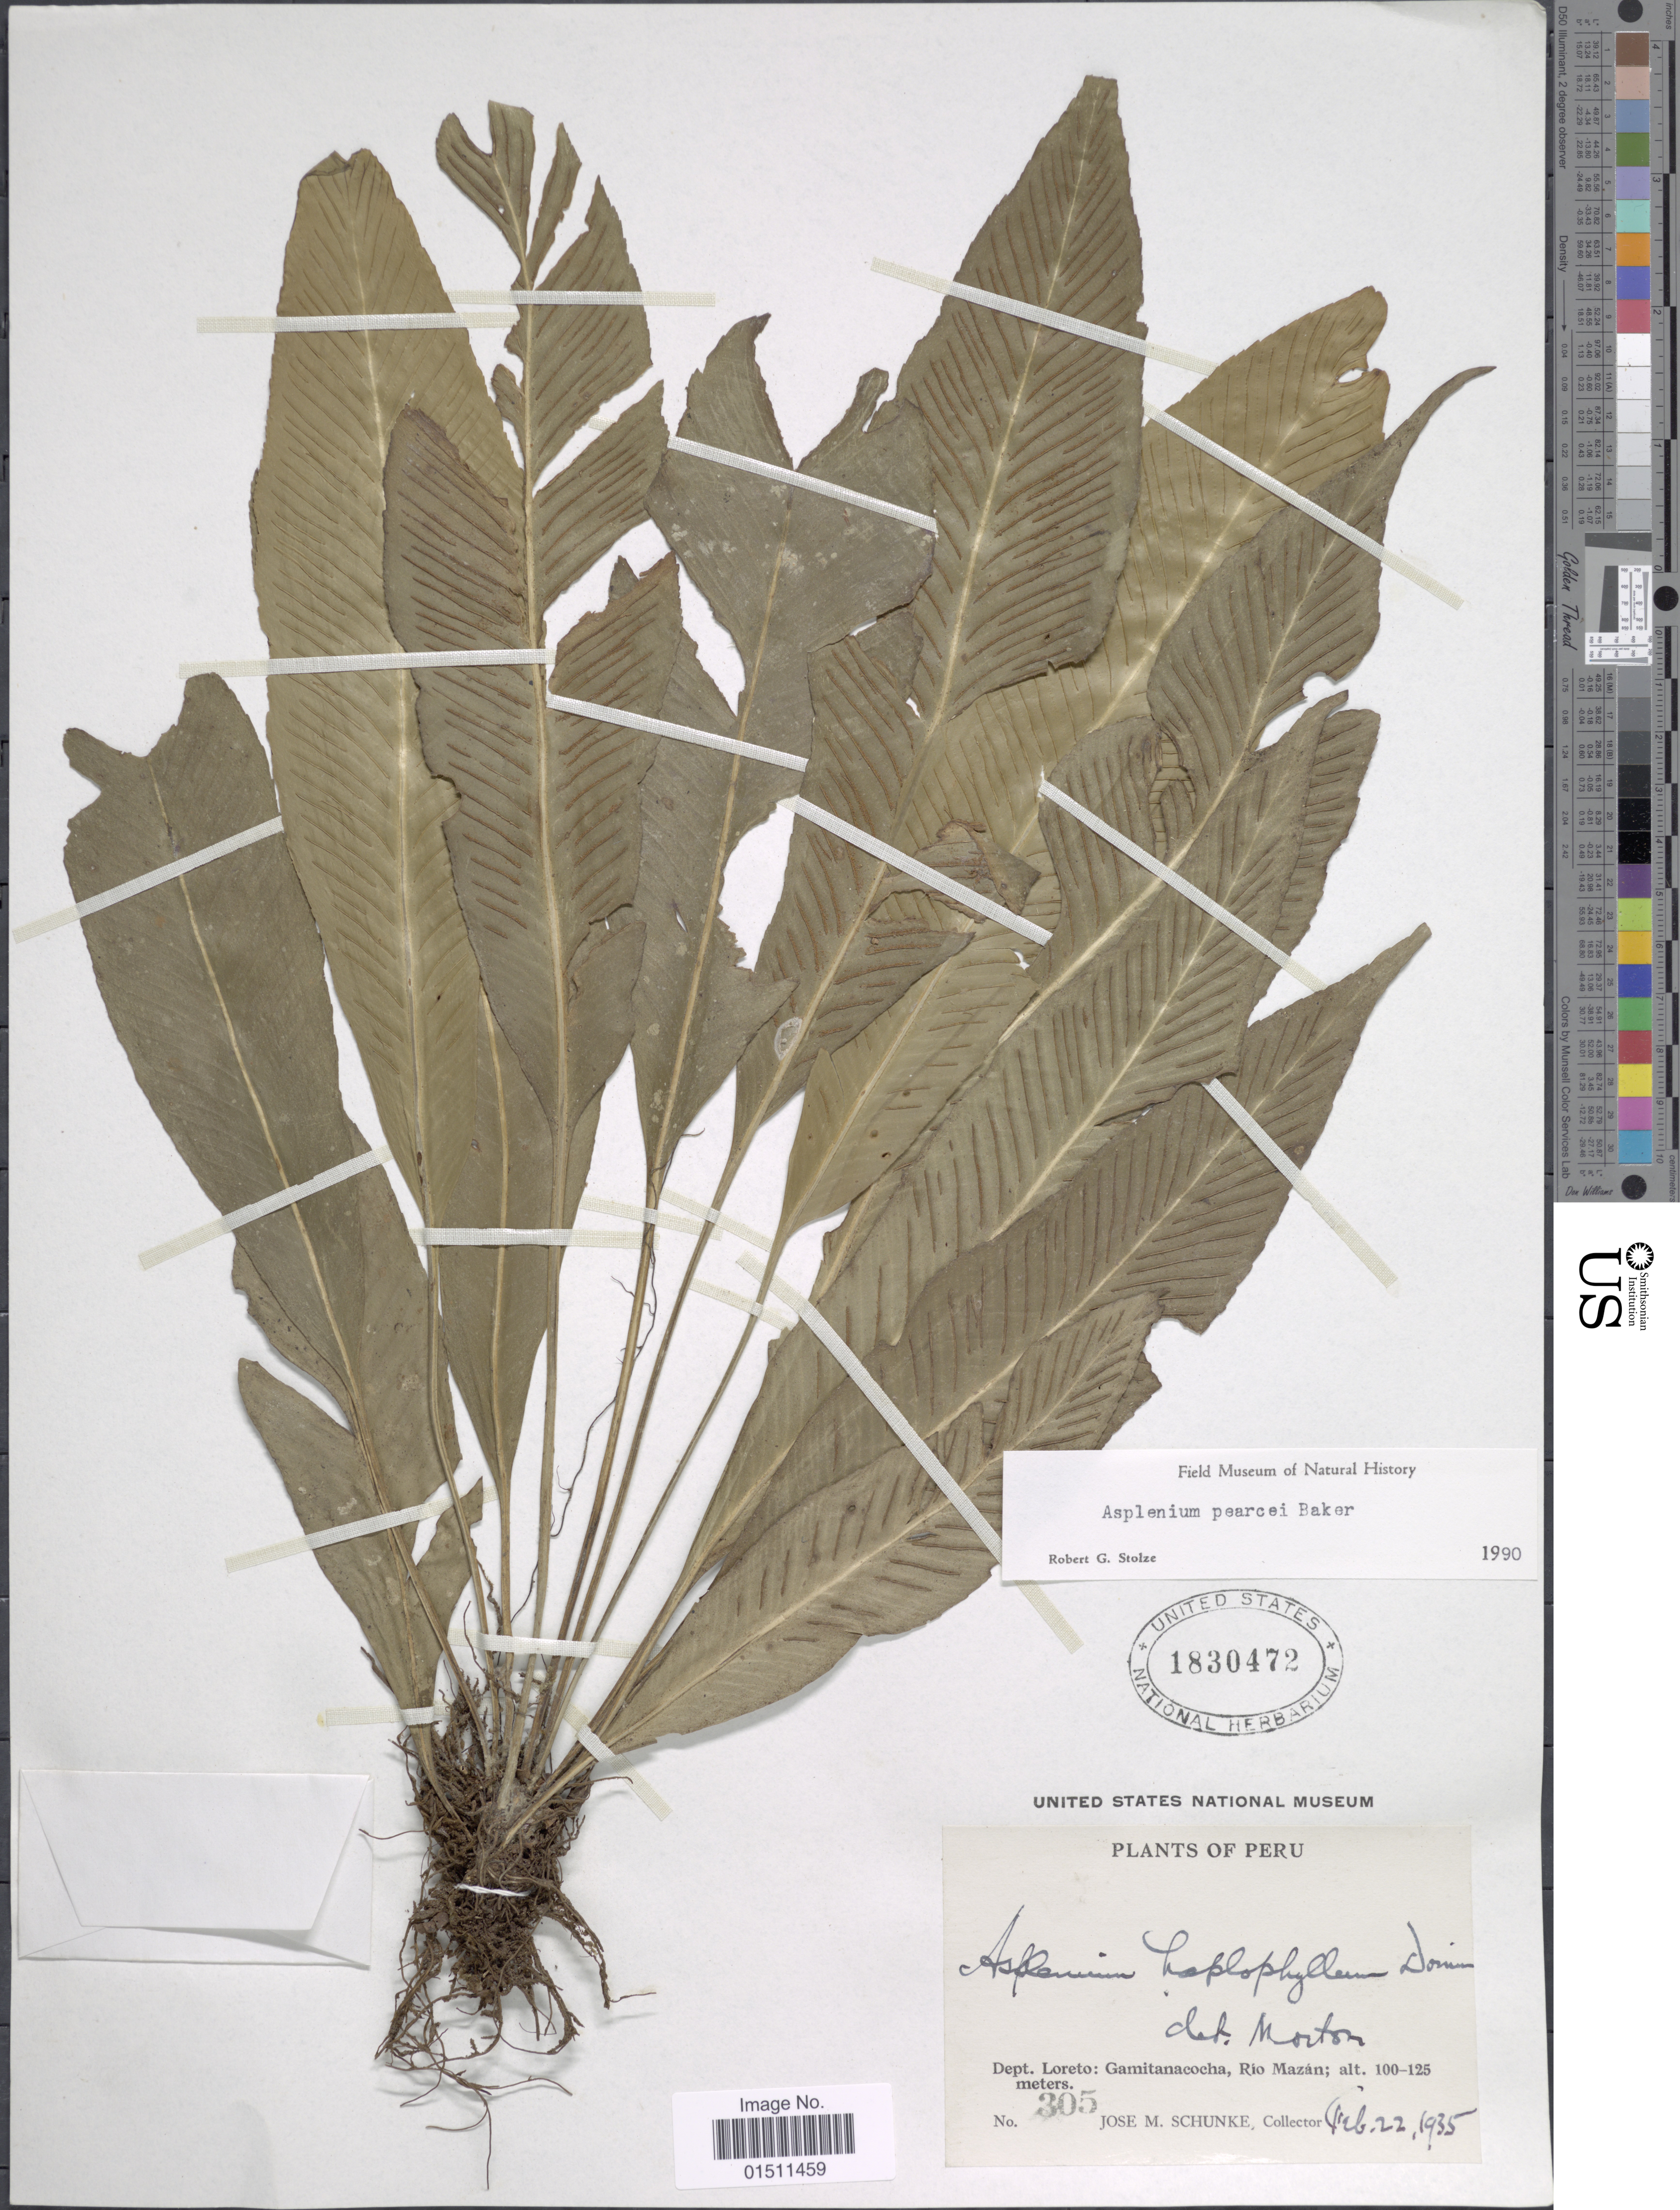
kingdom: Plantae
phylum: Tracheophyta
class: Polypodiopsida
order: Polypodiales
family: Aspleniaceae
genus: Asplenium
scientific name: Asplenium pearcei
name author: Baker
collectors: J. M. Schunke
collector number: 305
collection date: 1935-02-22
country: Peru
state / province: Loreto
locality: Dept. Loreto:Gamitanacocha, Ria Mazan.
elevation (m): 100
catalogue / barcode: US 1830472